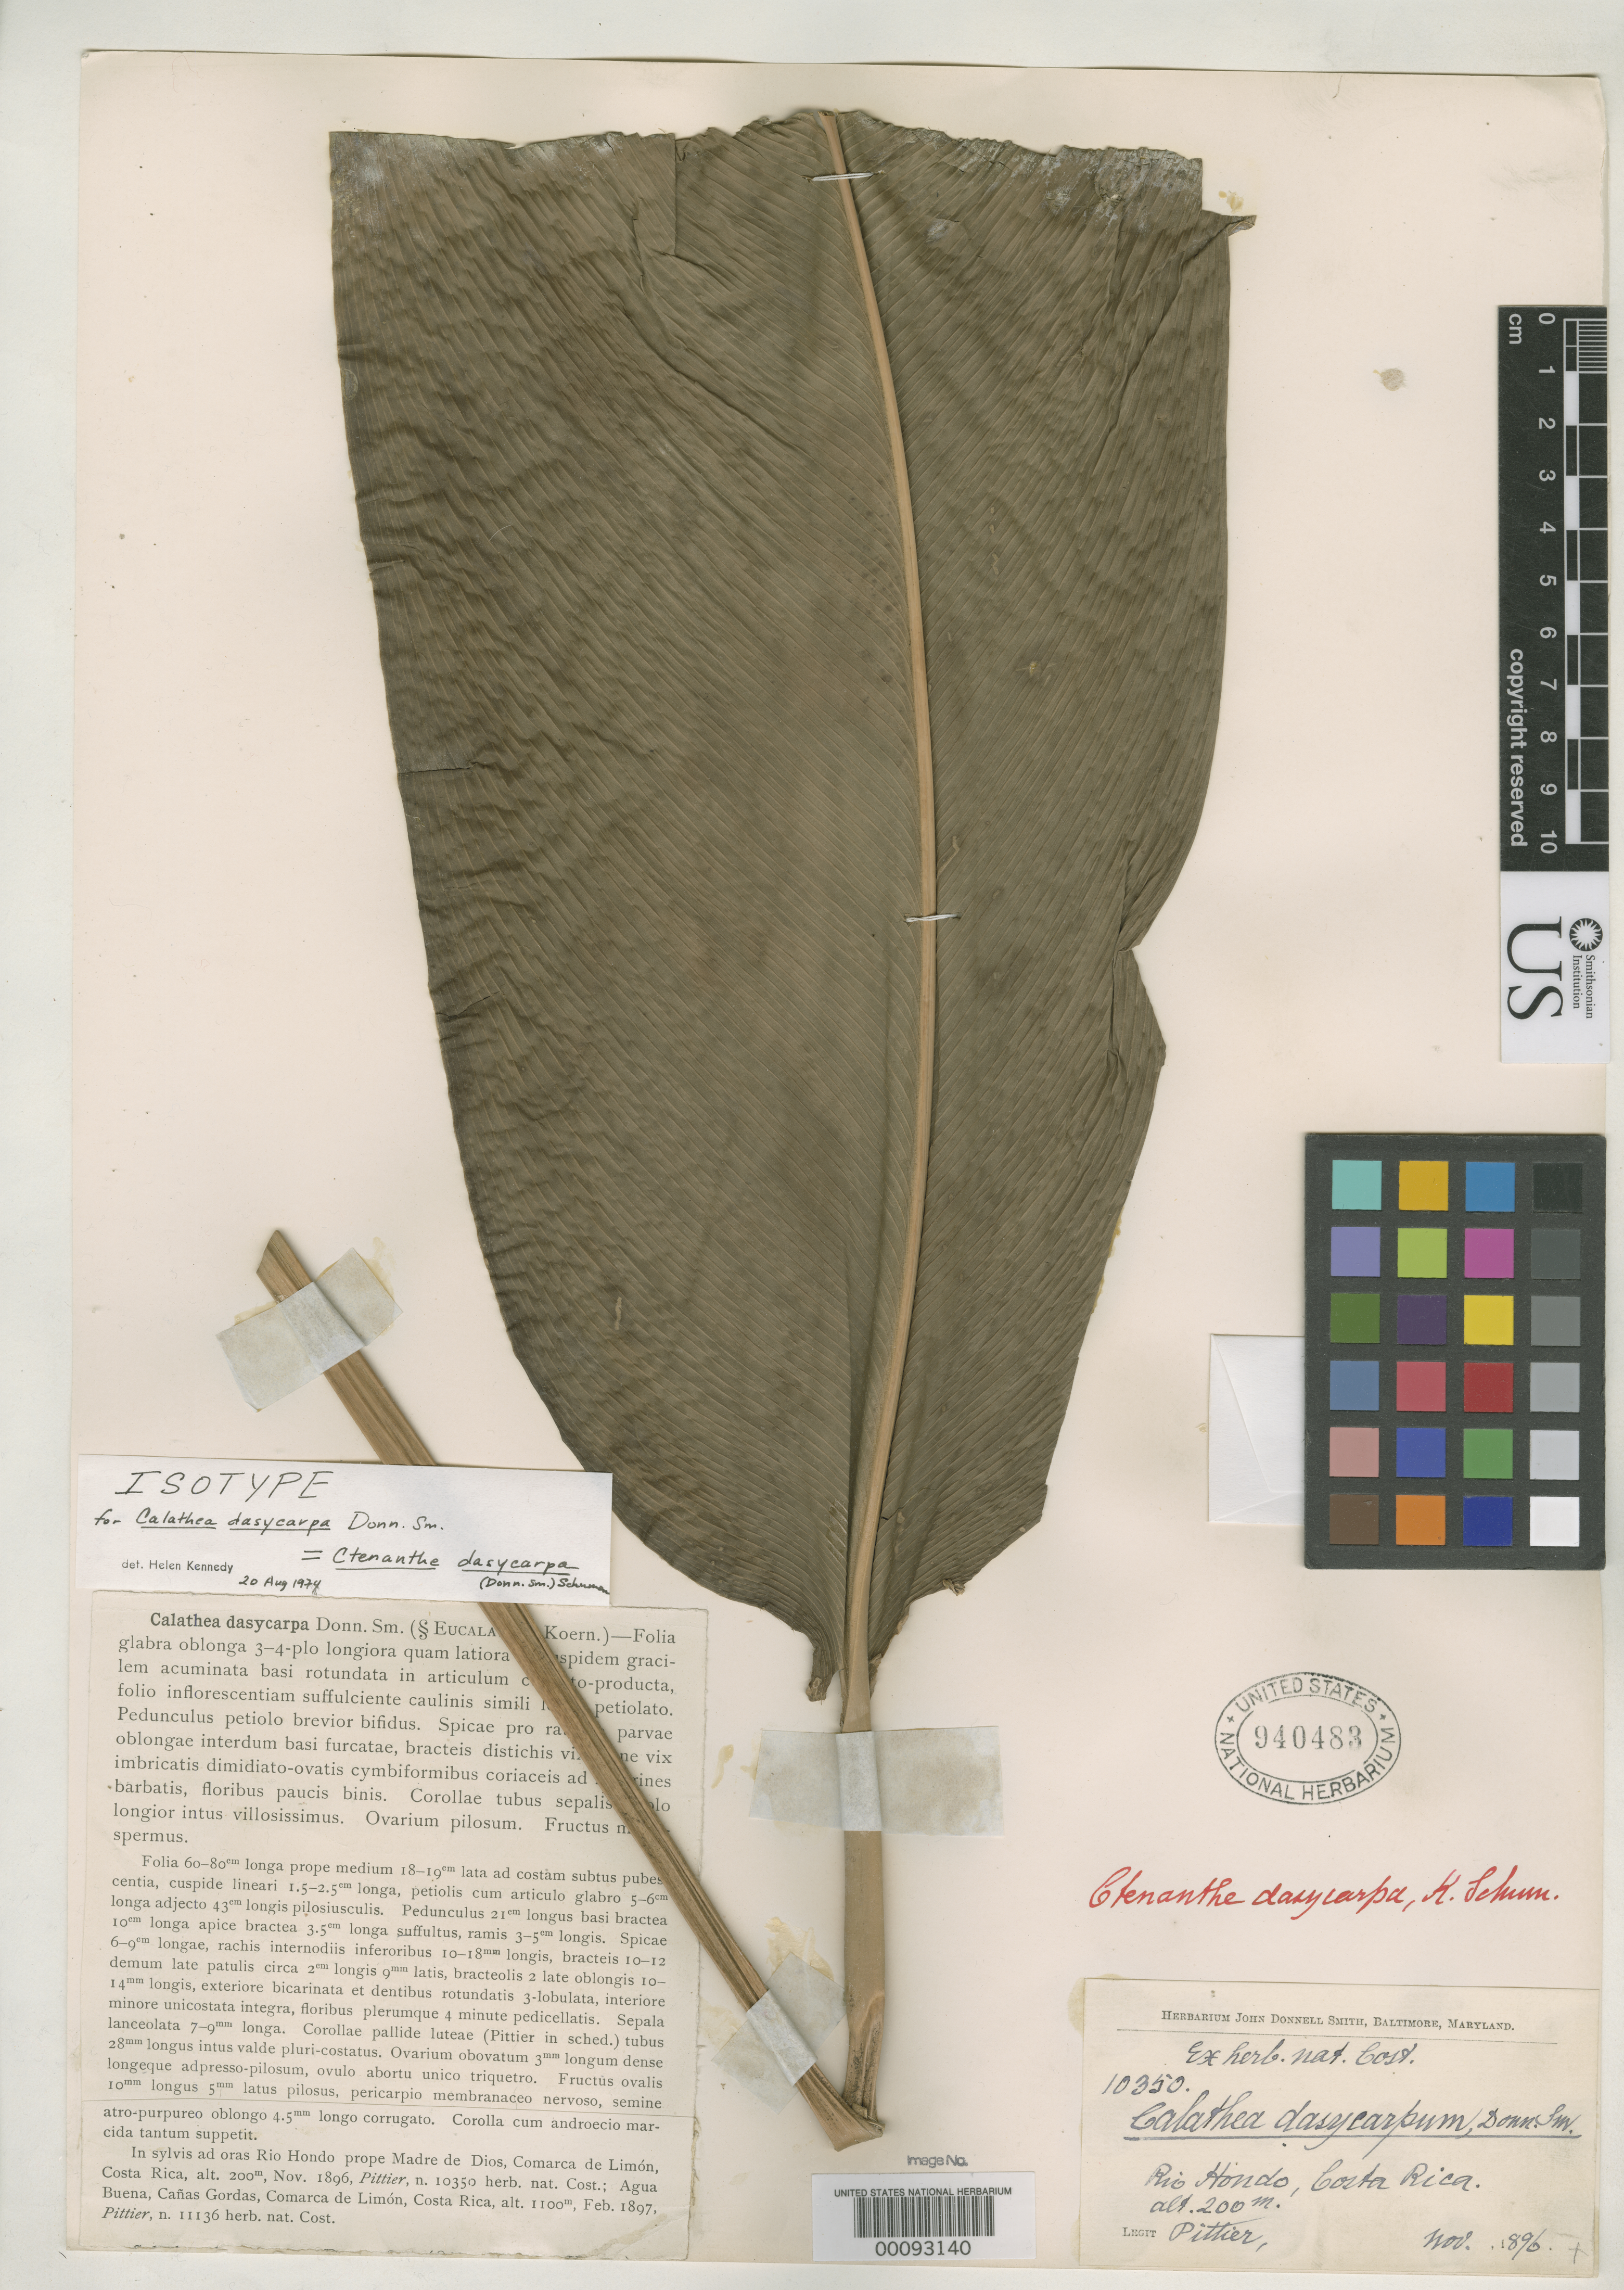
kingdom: Plantae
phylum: Tracheophyta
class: Liliopsida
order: Zingiberales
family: Marantaceae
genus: Calathea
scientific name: Calathea dasycarpa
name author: Donn. Sm.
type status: Syntype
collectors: H. F. Pittier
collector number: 10350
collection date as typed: Nov 1896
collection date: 1896-11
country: Costa Rica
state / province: Limón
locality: Rio Hondo.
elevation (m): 200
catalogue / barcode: US 940483